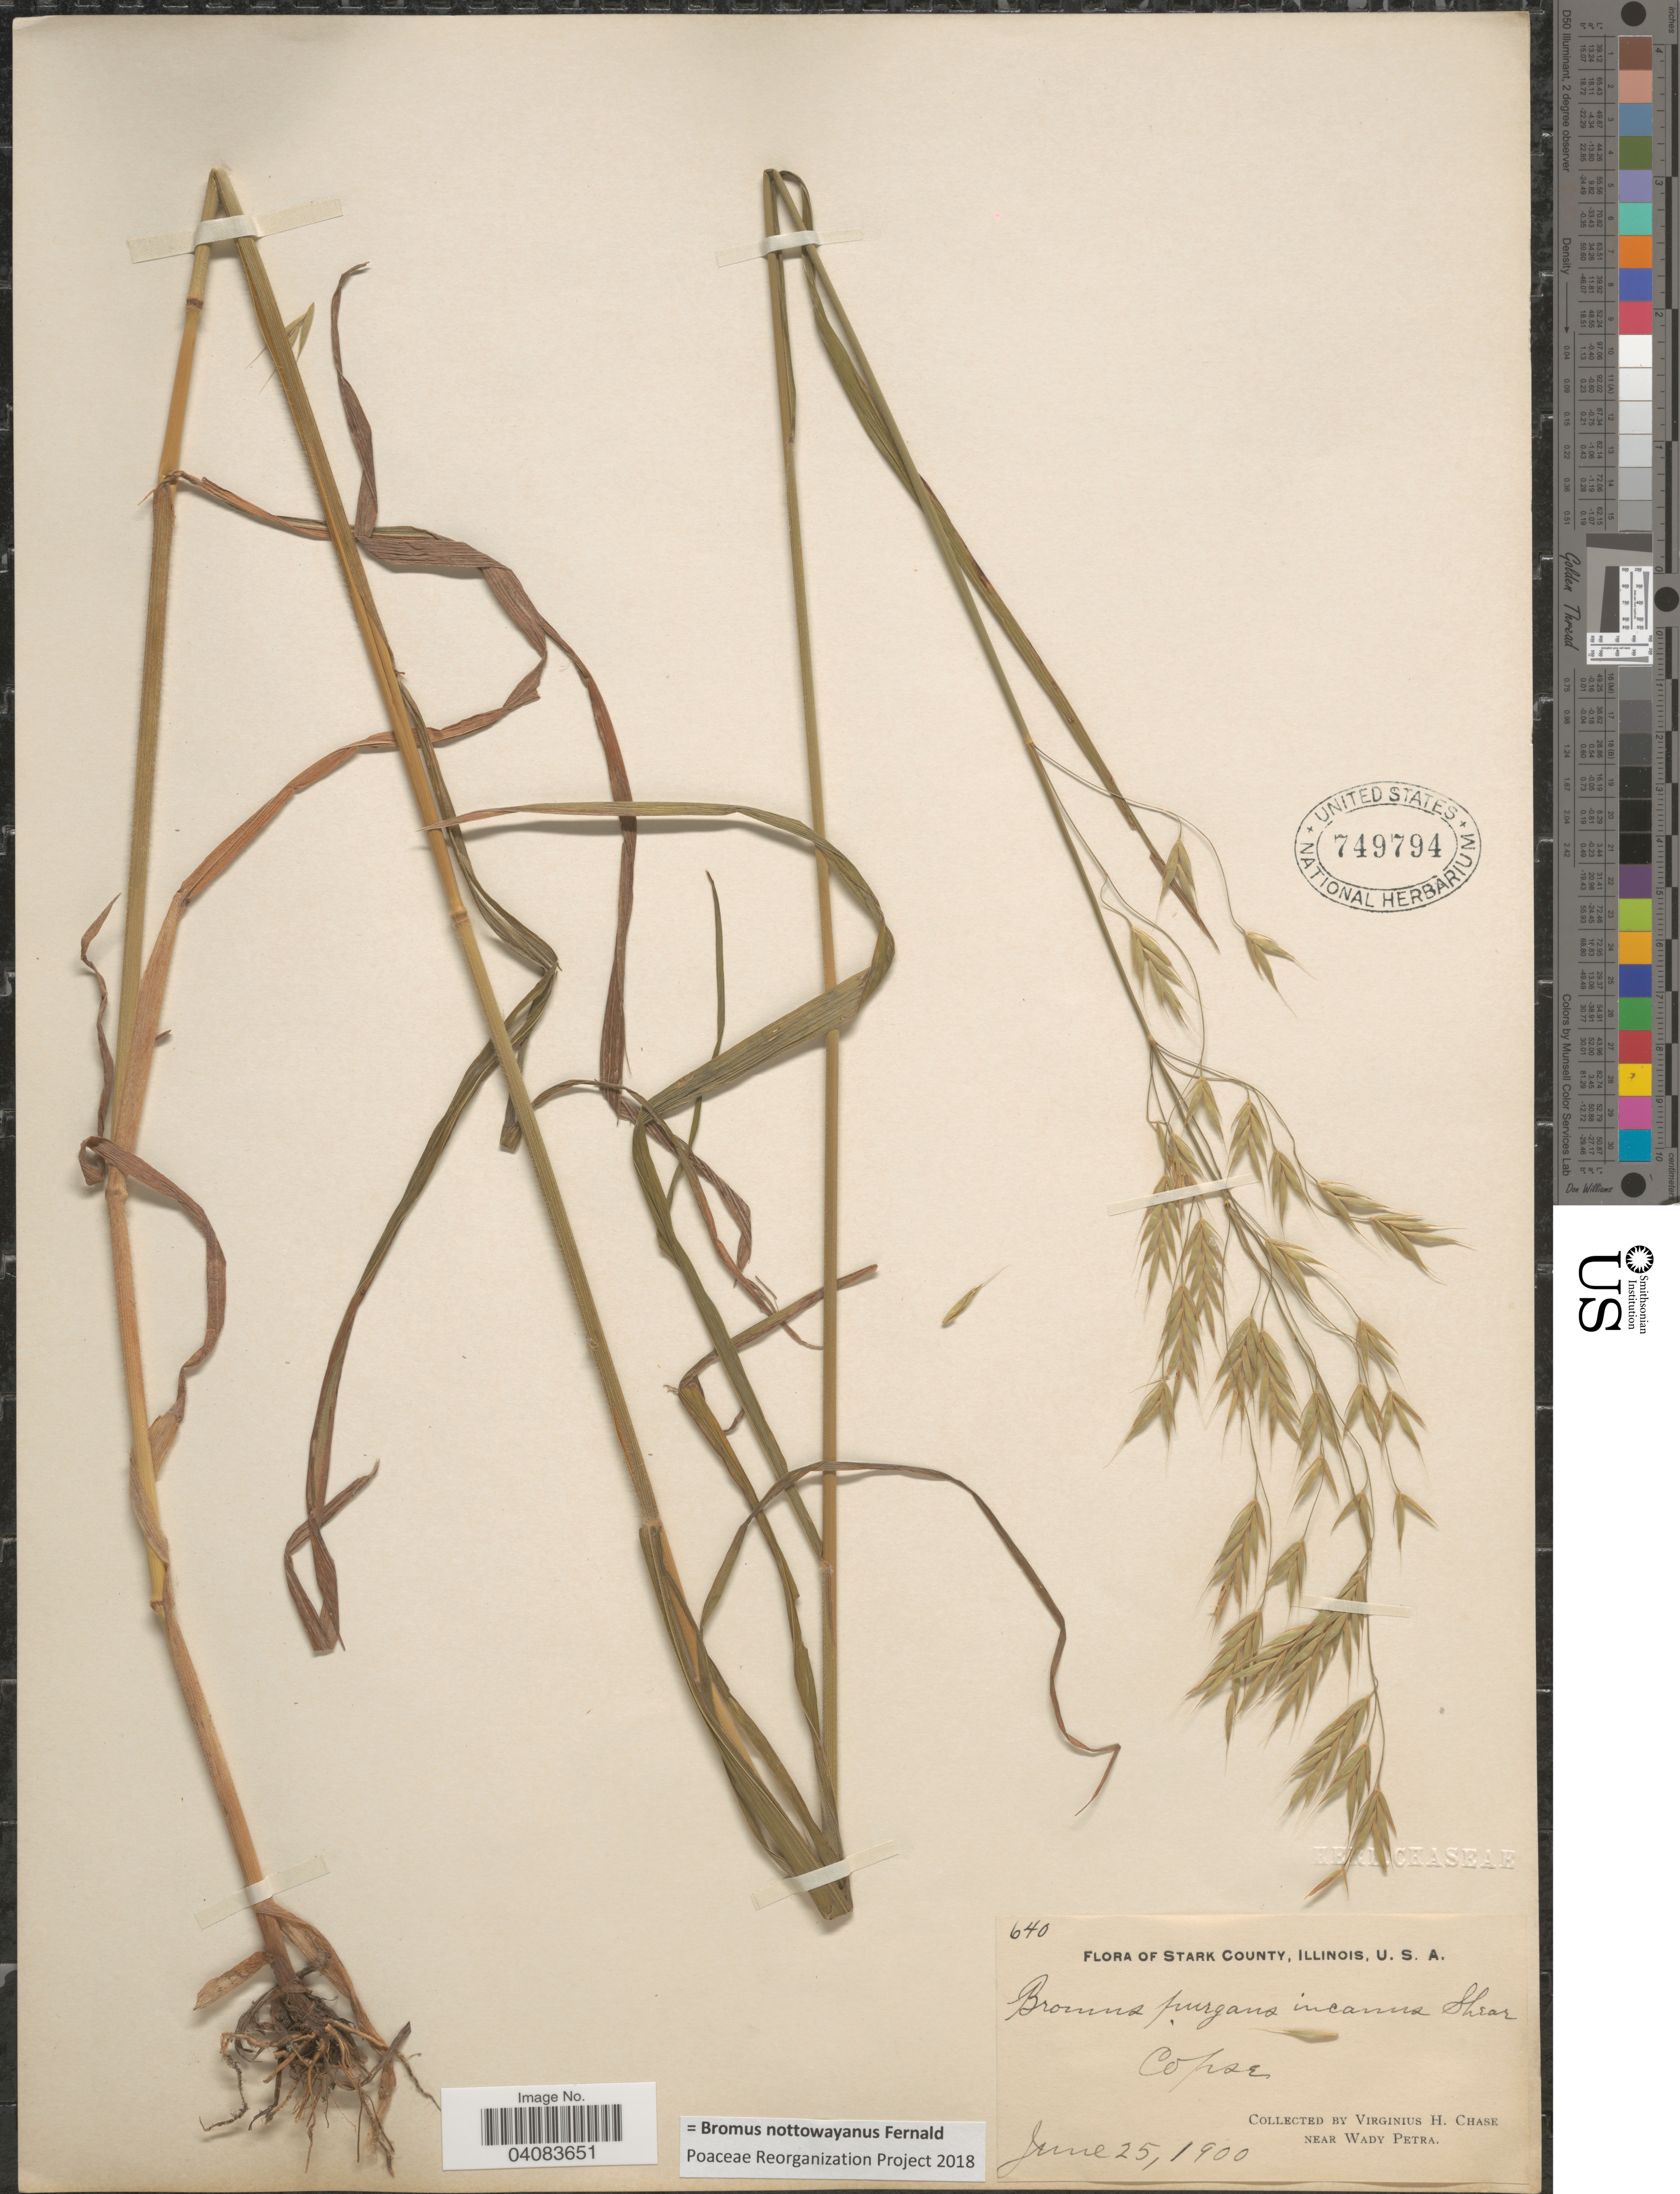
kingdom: Plantae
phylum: Tracheophyta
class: Liliopsida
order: Poales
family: Poaceae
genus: Bromus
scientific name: Bromus nottawayanus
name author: Fernald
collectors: V. H. Chase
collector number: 640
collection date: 1900-06-25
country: United States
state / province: Illinois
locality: Stark County. Copse. Near Wady Petra.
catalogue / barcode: US 749794